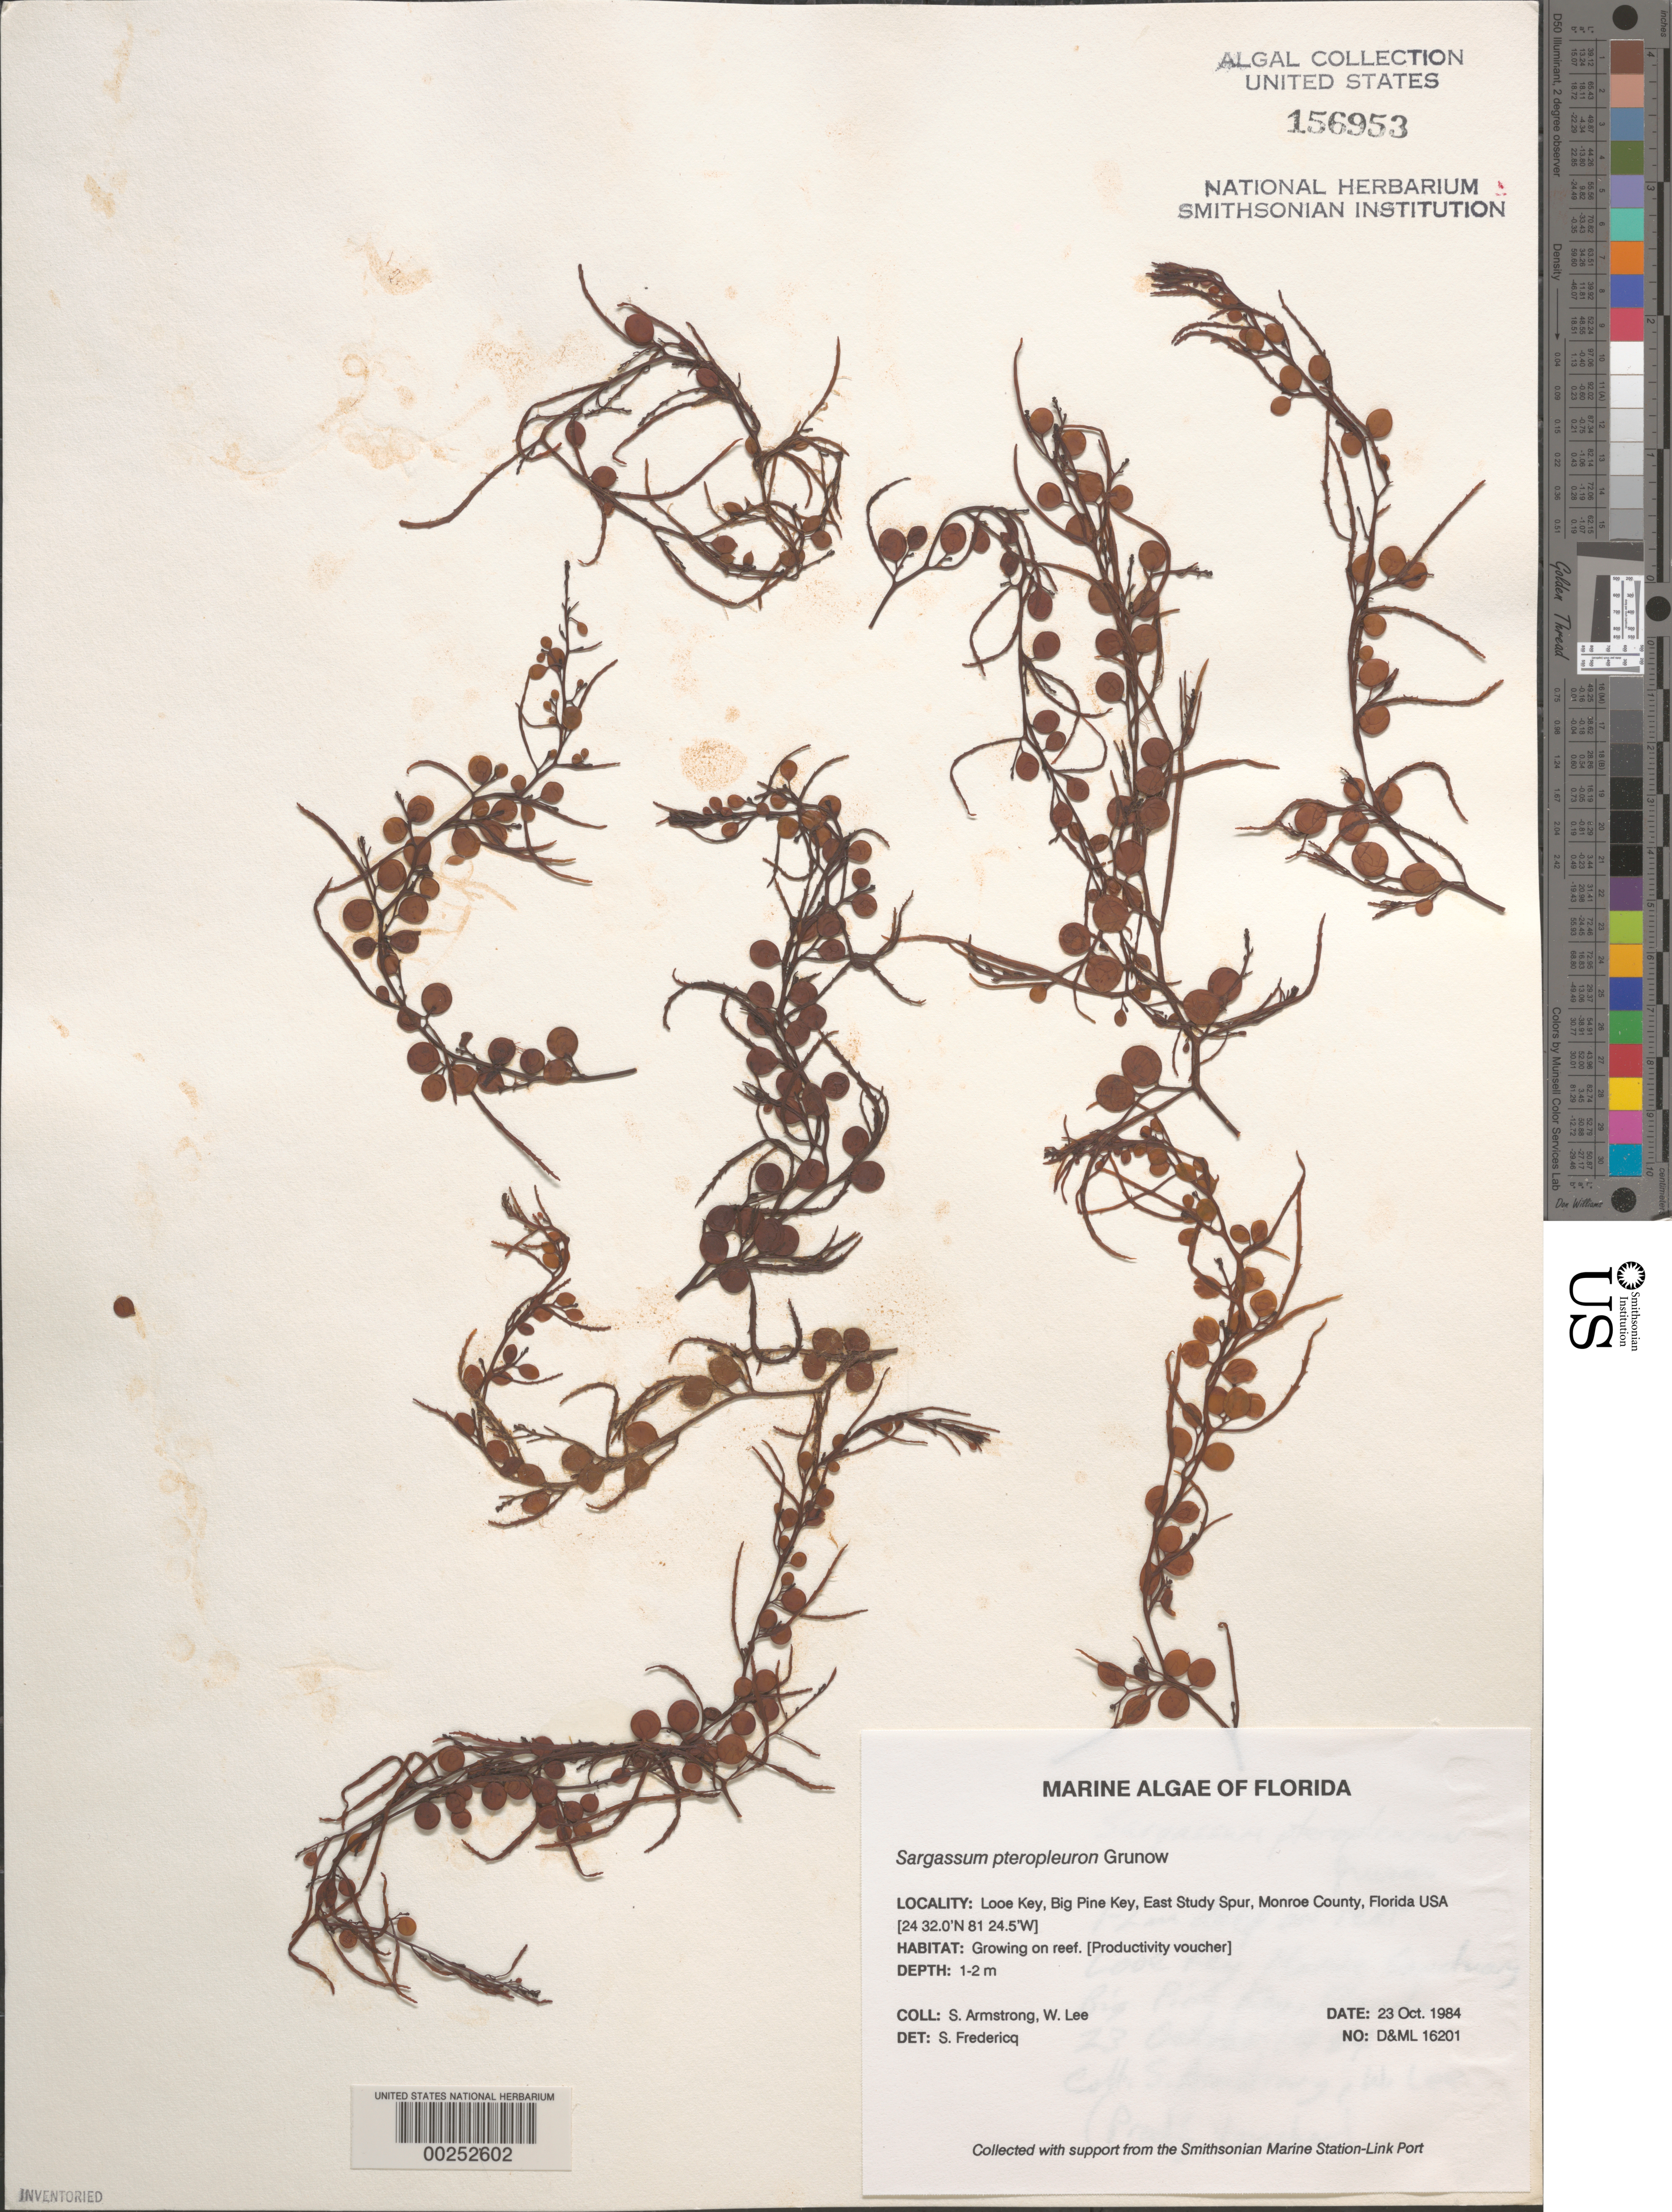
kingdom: Chromista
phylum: Ochrophyta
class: Phaeophyceae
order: Fucales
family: Sargassaceae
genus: Sargassum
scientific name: Sargassum pteropleuron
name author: Grunow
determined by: Fredericq, S.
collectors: S. Armstrong & W. Lee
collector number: D&ML 16201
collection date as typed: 23 Oct 1984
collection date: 1984-10-23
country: United States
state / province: Florida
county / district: Monroe County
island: Looe Key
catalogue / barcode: US 156953